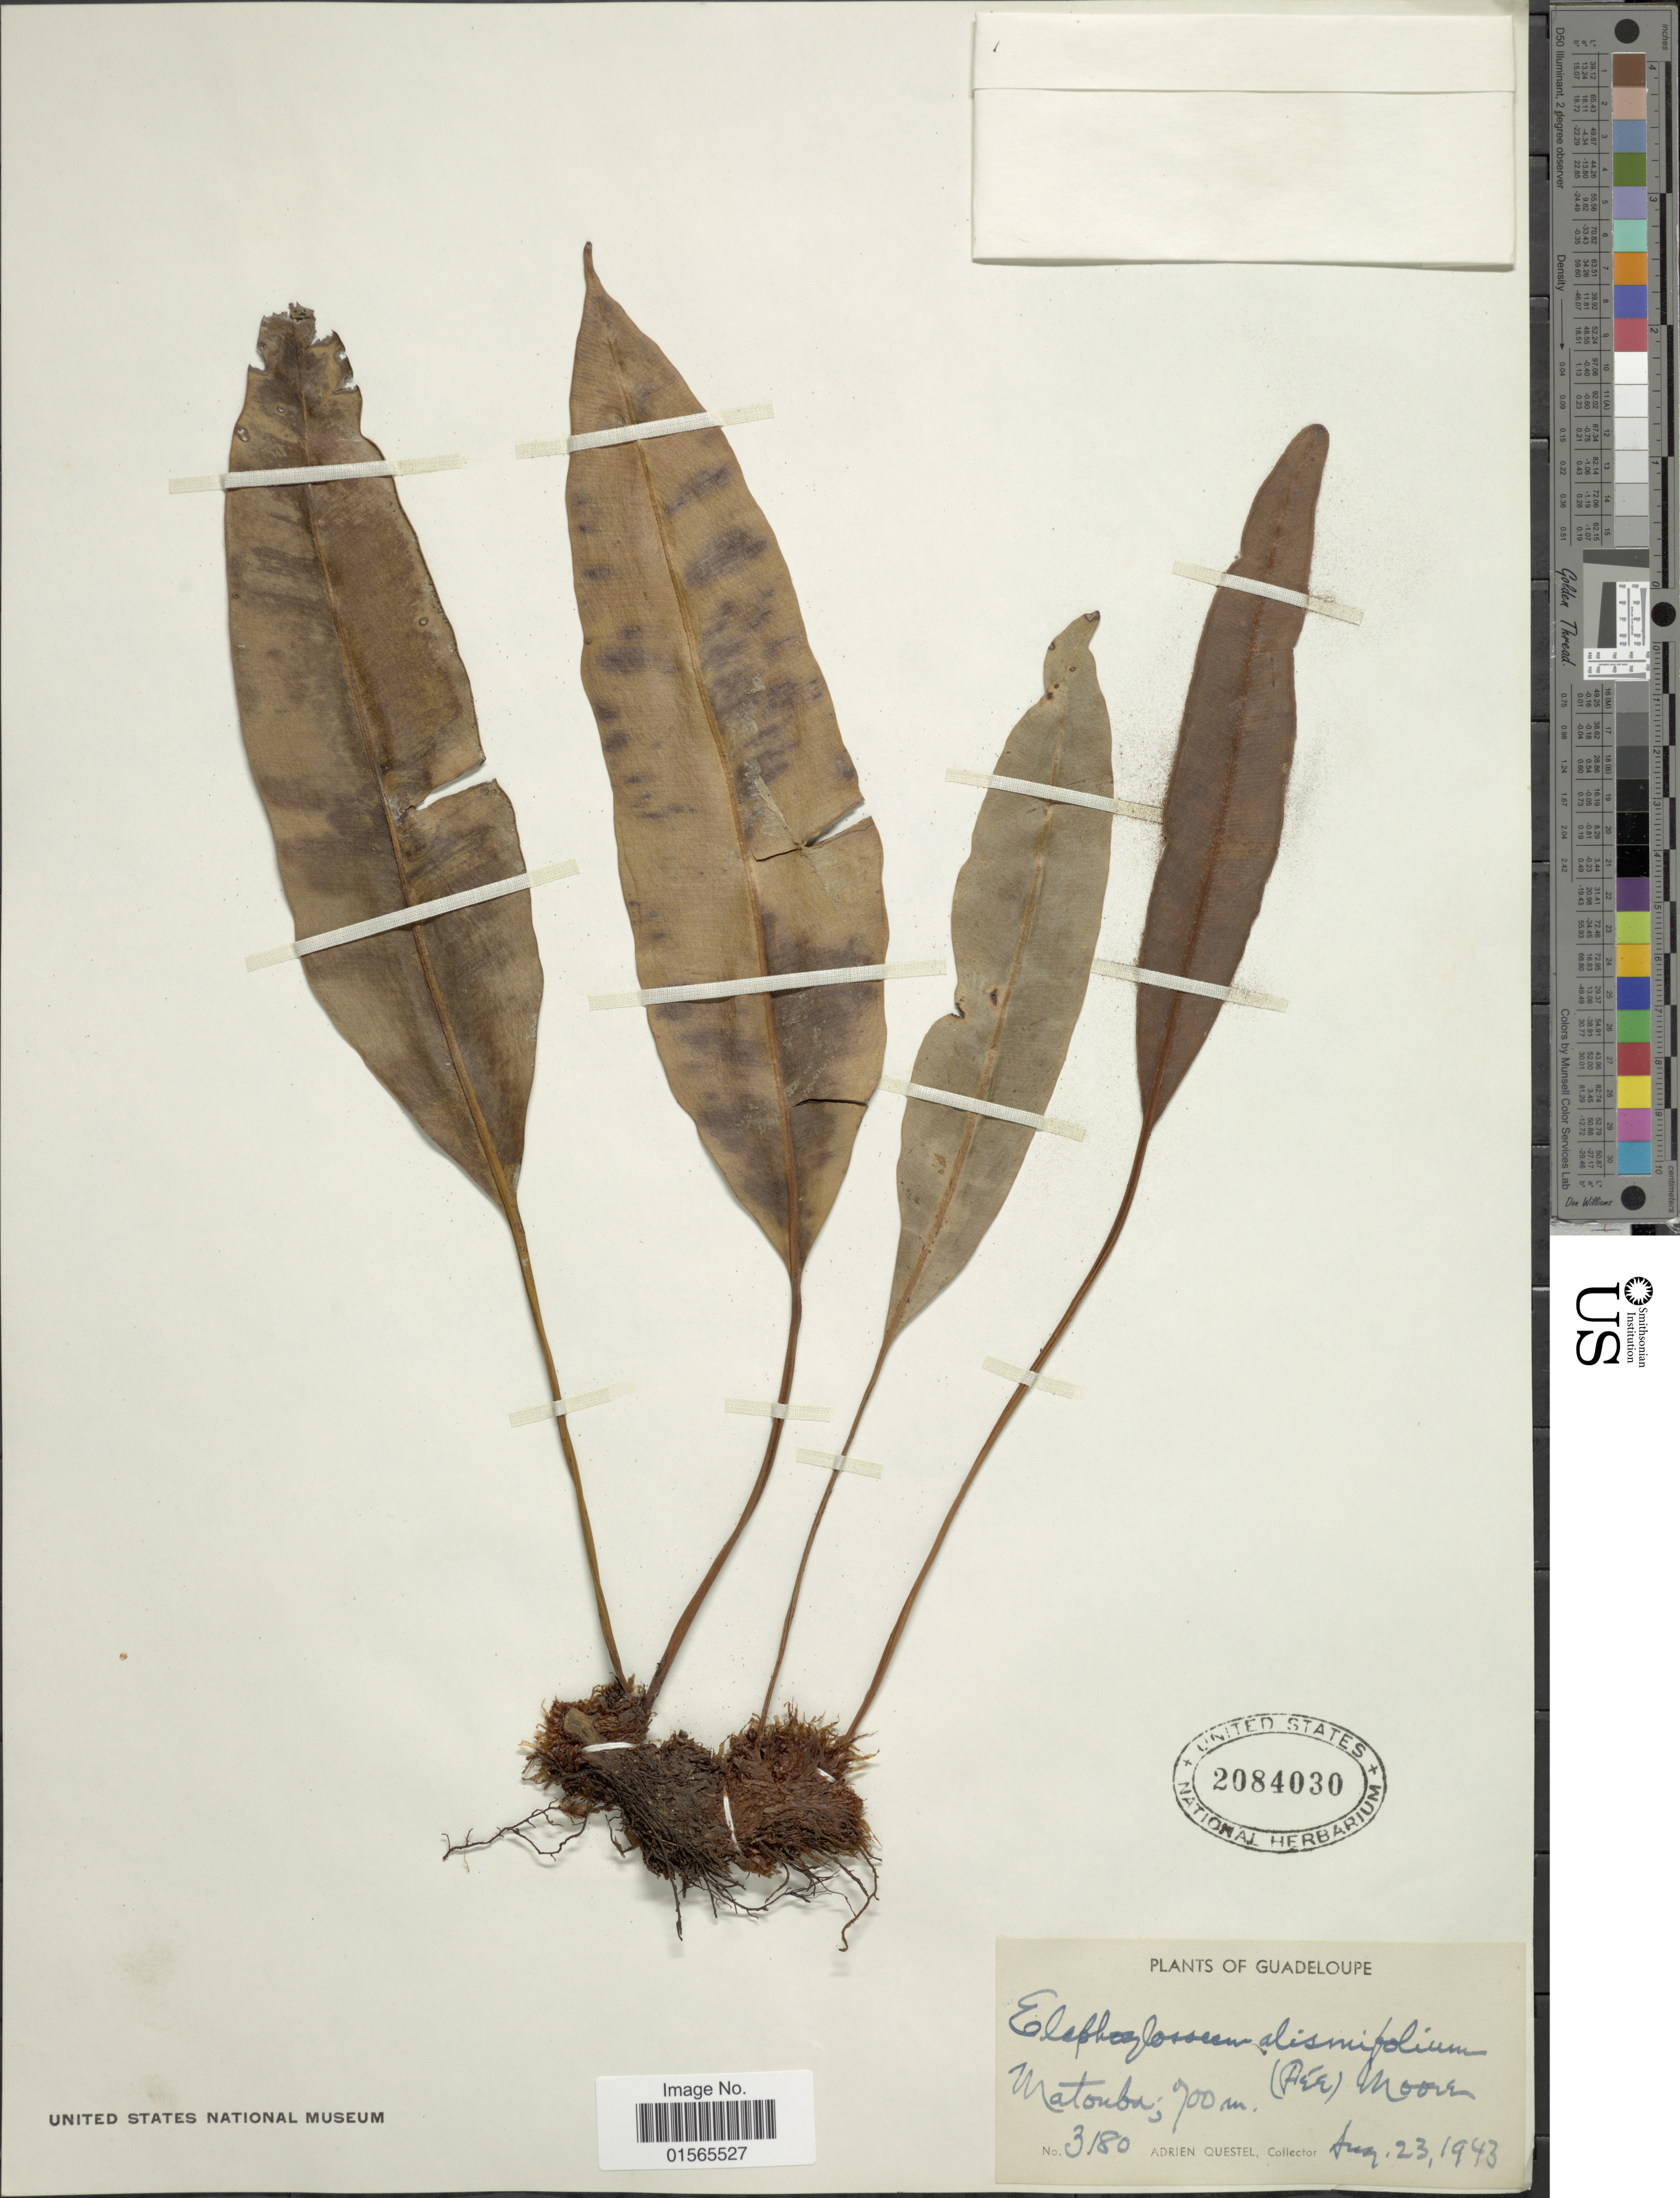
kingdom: Plantae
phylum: Tracheophyta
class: Polypodiopsida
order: Polypodiales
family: Dryopteridaceae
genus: Elaphoglossum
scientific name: Elaphoglossum impressum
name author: (Fée) T. Moore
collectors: A. Questel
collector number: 3180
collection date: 1943-08-23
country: Guadeloupe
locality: Matouba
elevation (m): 700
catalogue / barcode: US 2084030